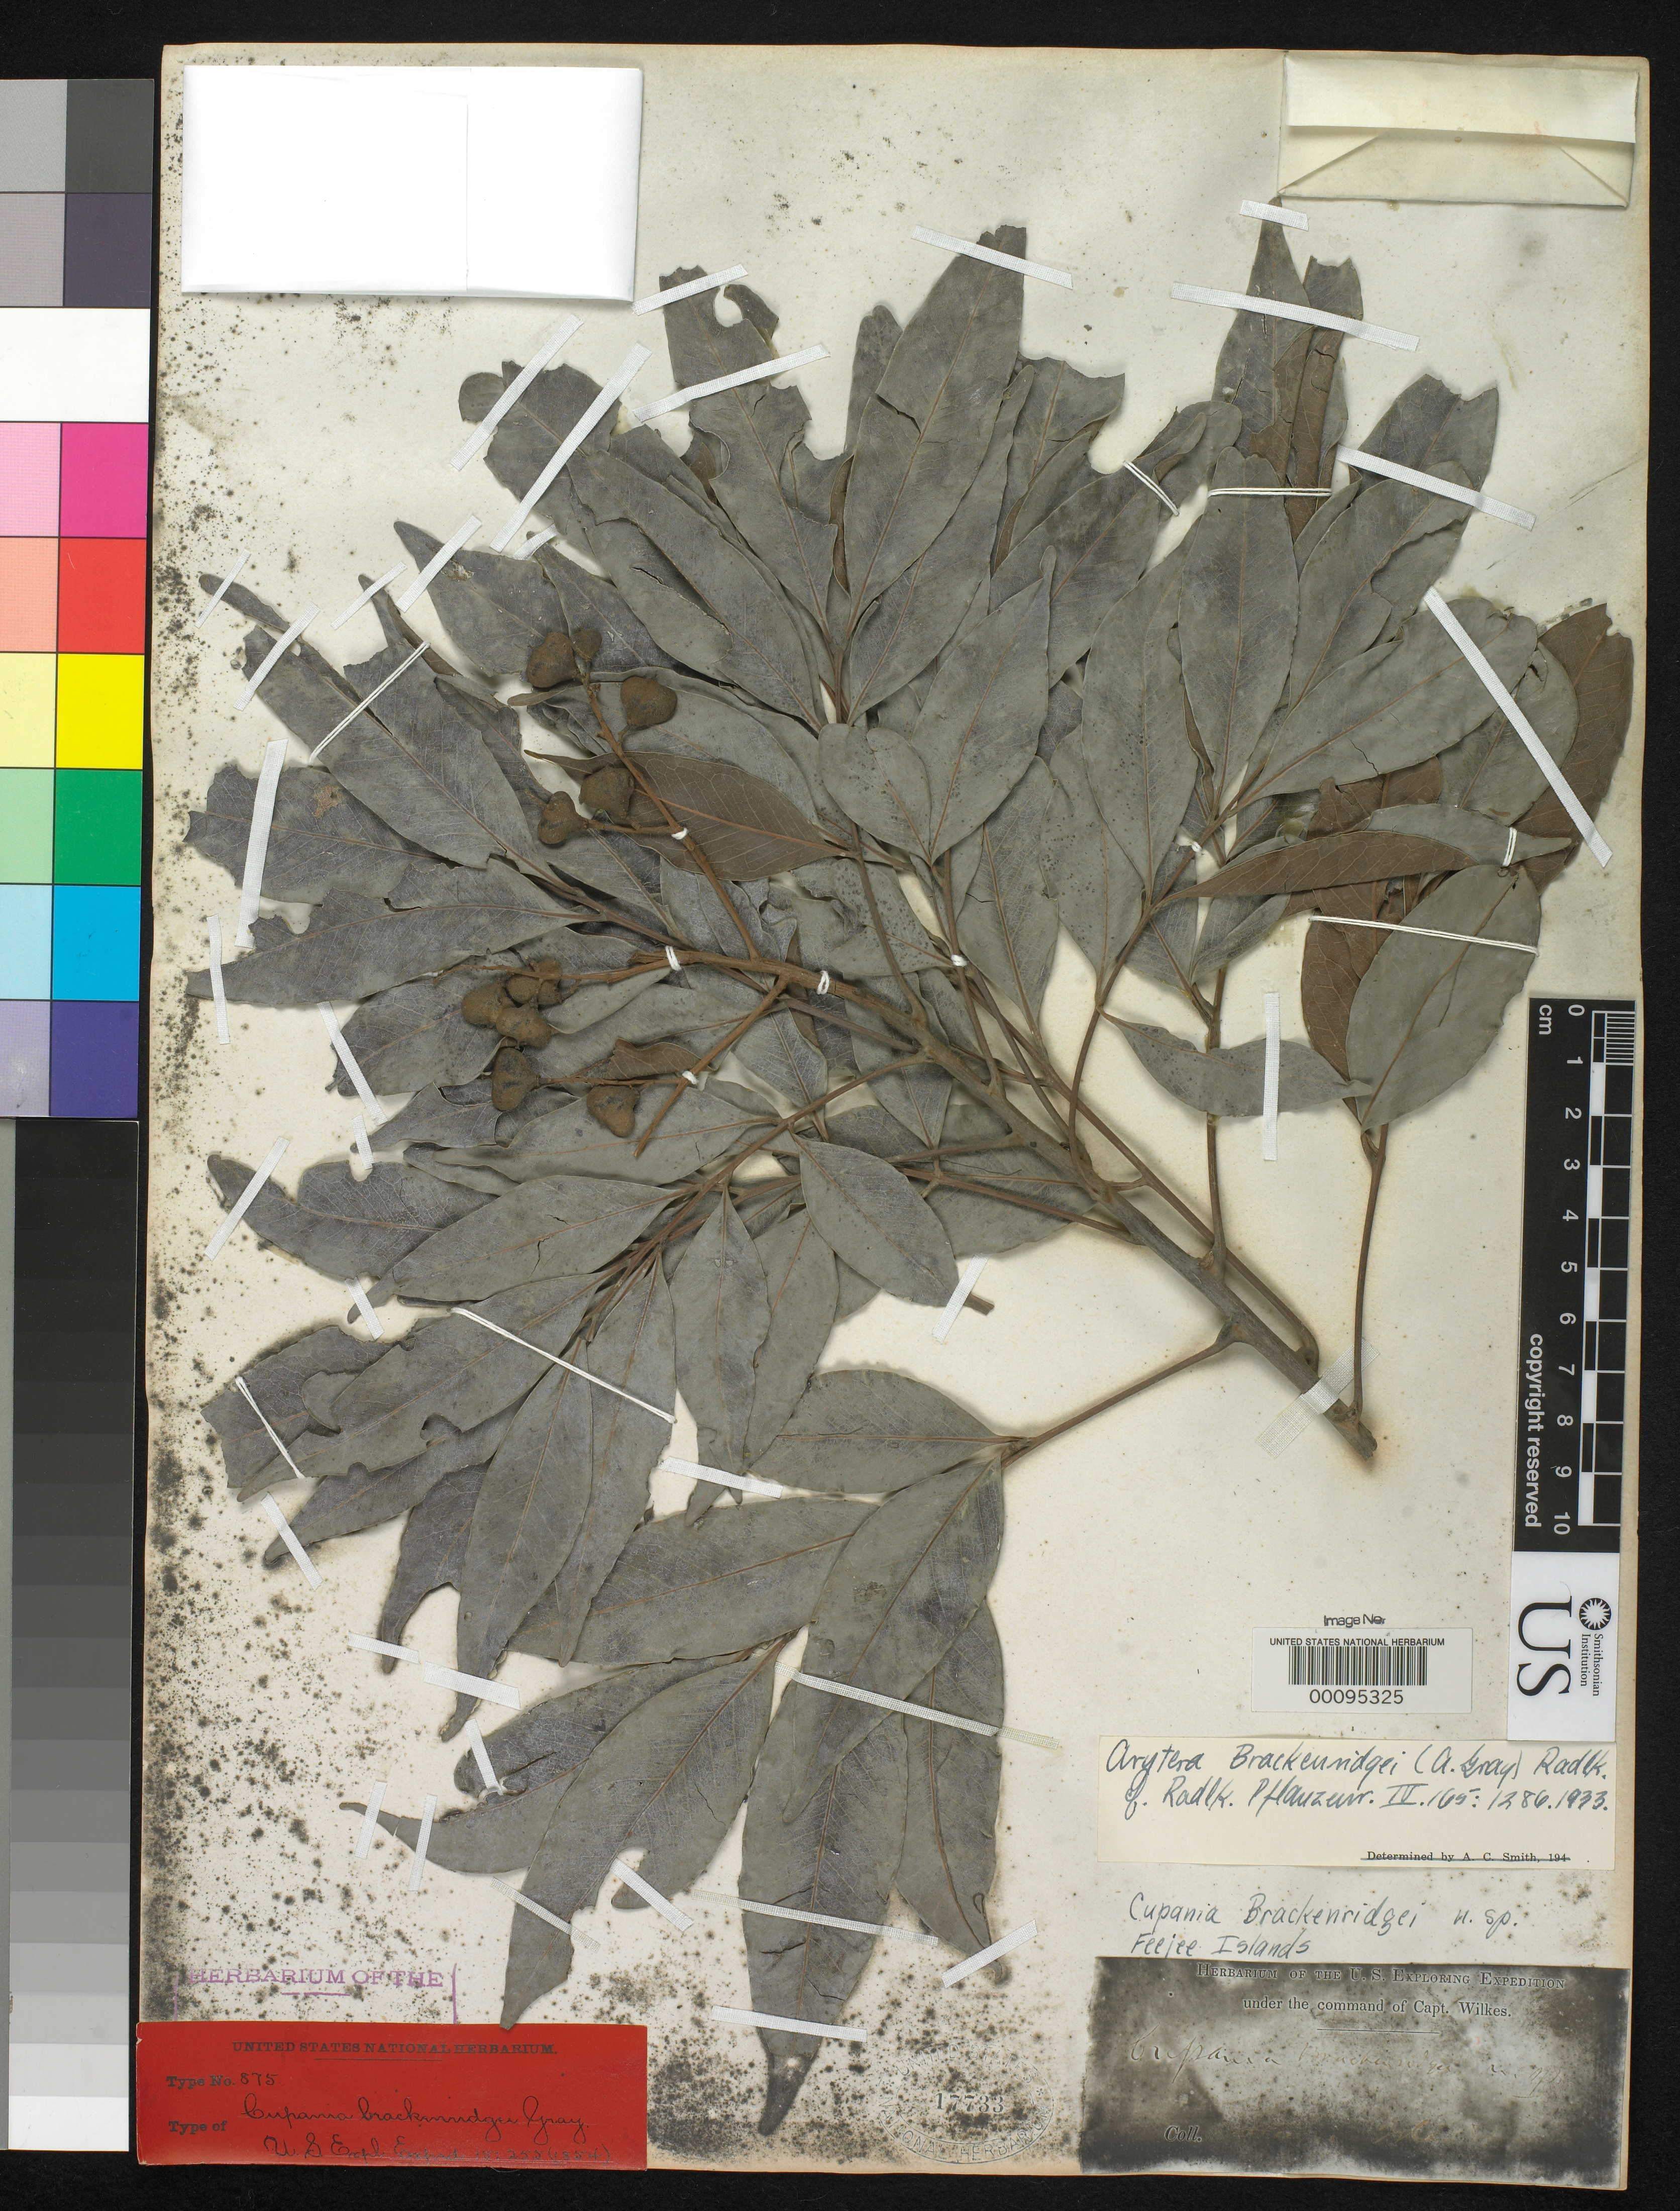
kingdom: Plantae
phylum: Tracheophyta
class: Magnoliopsida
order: Sapindales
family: Sapindaceae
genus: Cupania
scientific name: Cupania brackenridgei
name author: A. Gray in Wilkes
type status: Type Collection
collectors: Wilkes Explor. Exped.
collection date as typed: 1838 to -- --- 1842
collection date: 1838/1842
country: Fiji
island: Ovalau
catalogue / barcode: US 17733